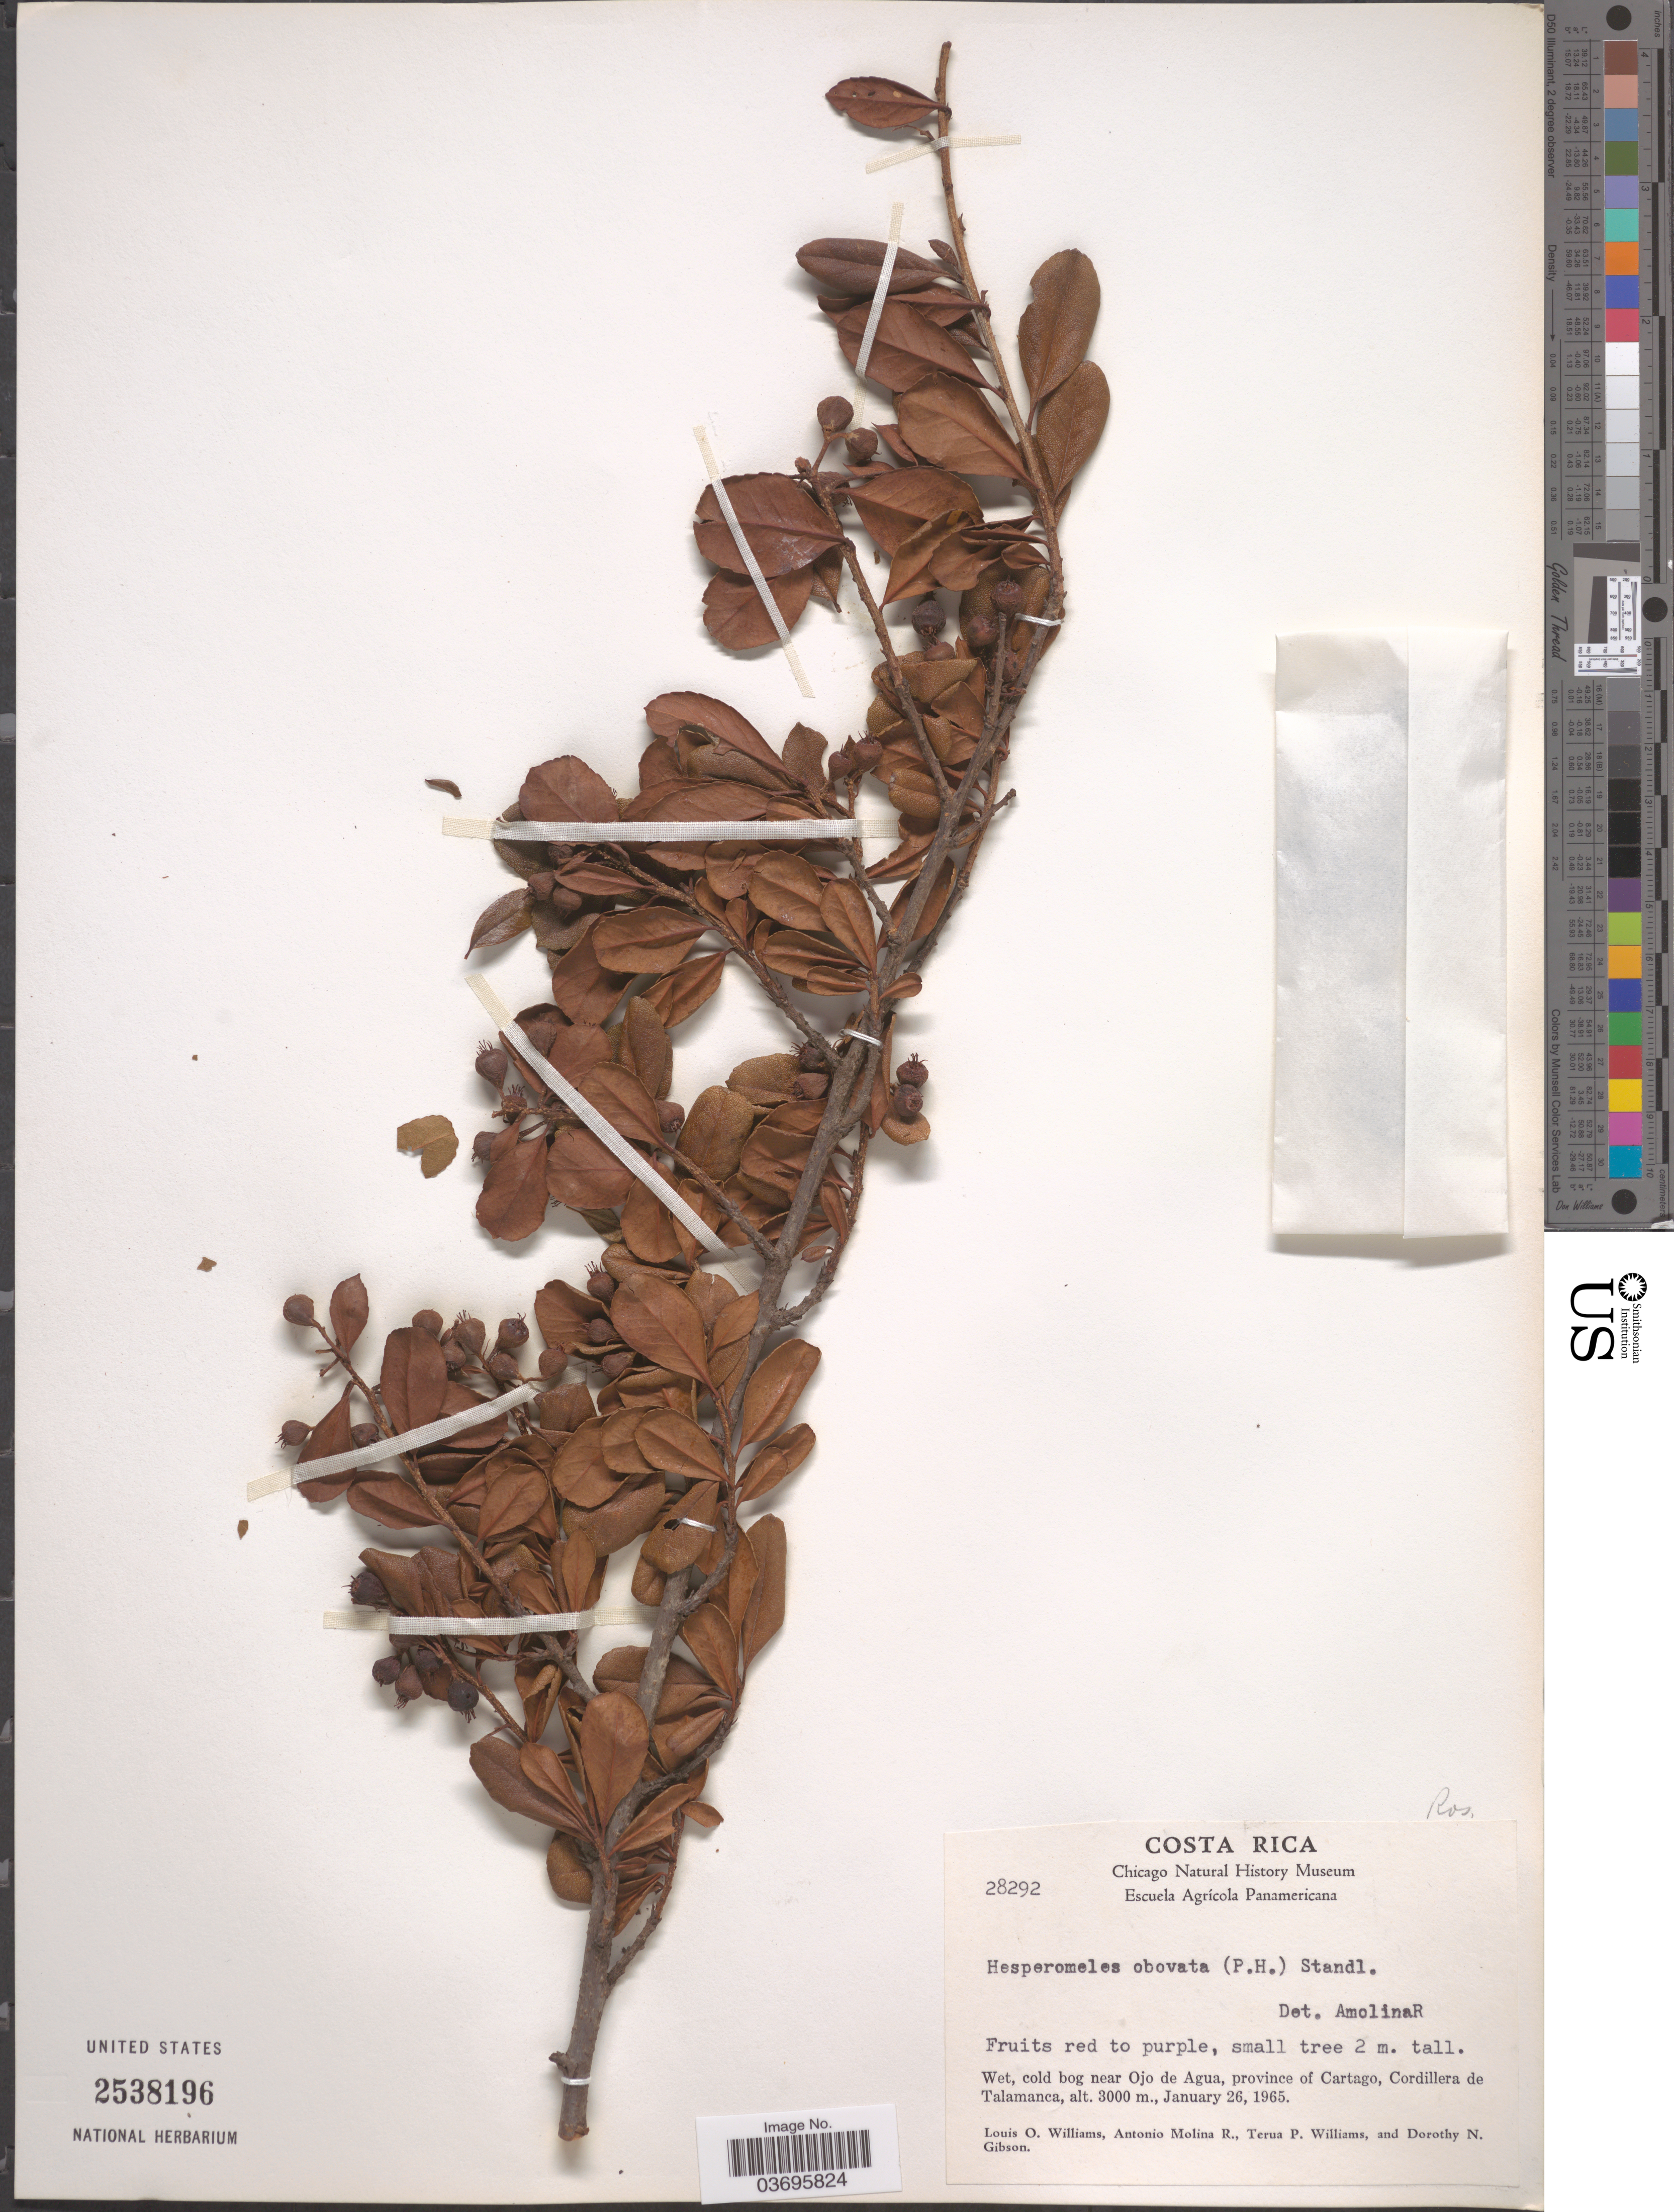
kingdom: Plantae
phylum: Tracheophyta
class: Magnoliopsida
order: Rosales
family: Rosaceae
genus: Hesperomeles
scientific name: Hesperomeles heterophylla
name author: (Ruiz & Pav.) Hook.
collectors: L. O. Williams, A. Molina R., T. Williams & D. N. Gibson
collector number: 28292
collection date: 1965-01-26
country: Costa Rica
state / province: Cartago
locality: Wet, cold bog near Ojo de Agua, Cordillera de Talamanca.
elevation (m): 3000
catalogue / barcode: US 2538196